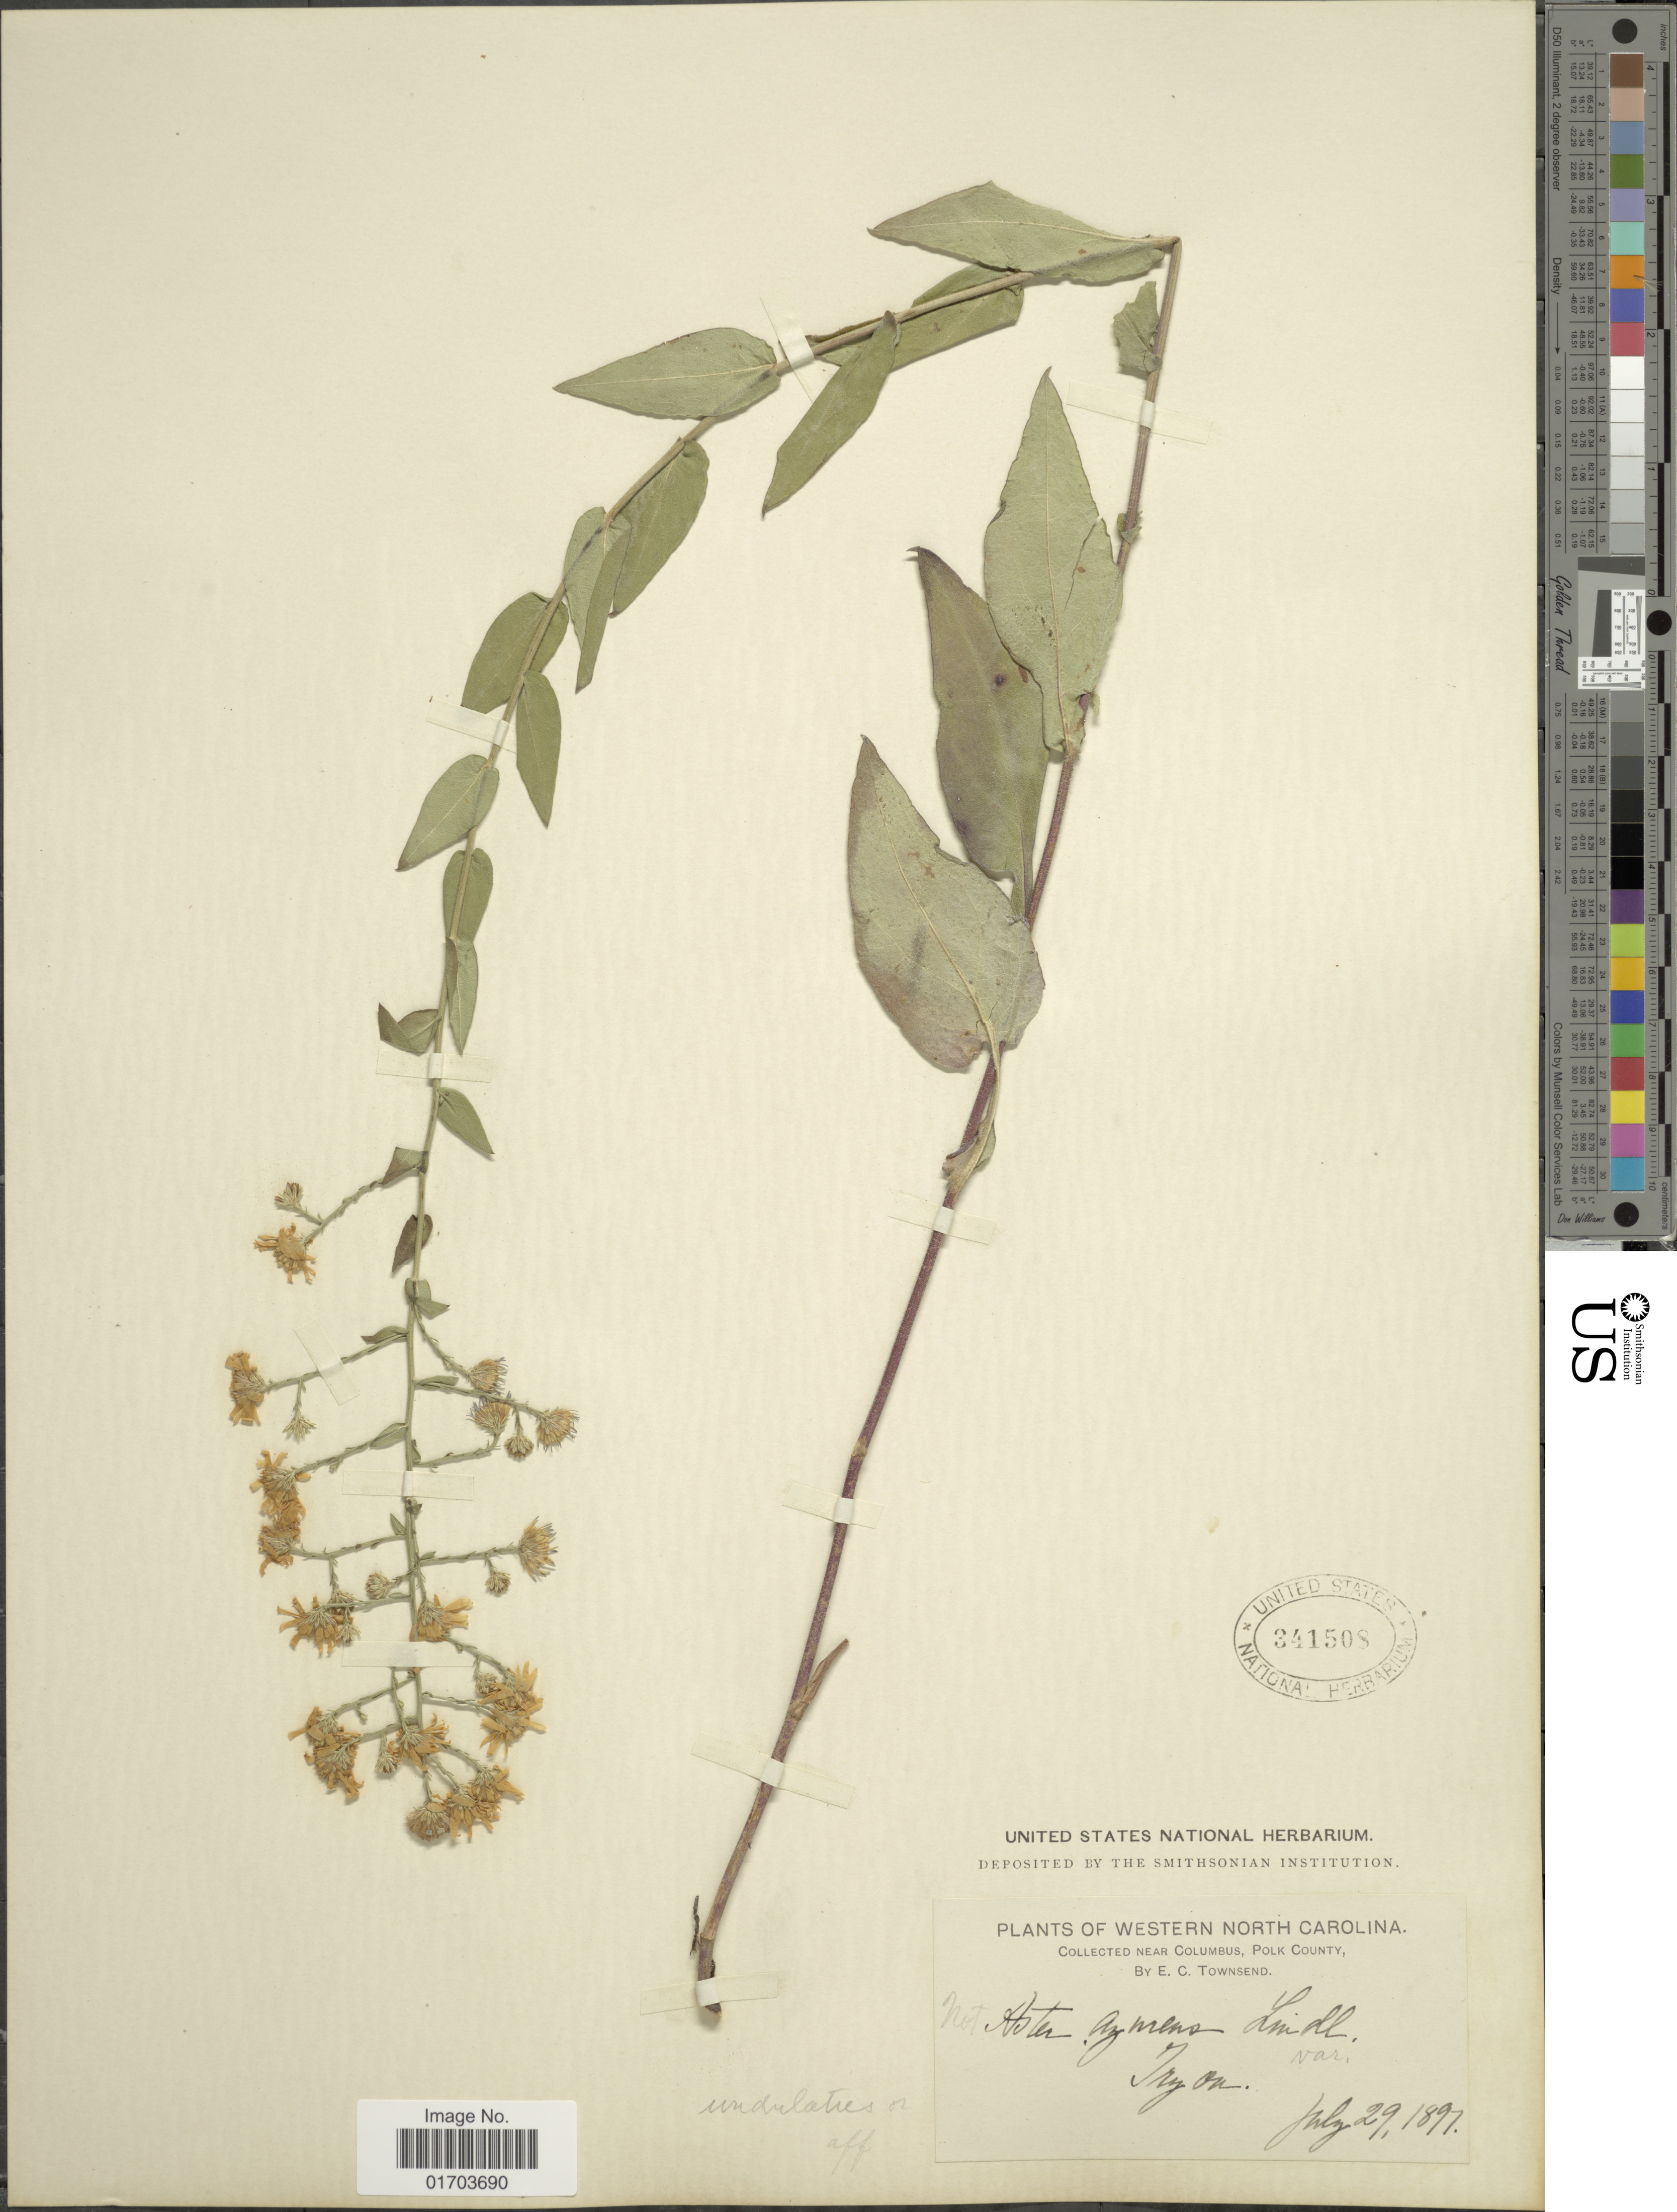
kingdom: Plantae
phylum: Tracheophyta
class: Magnoliopsida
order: Asterales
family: Asteraceae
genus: Symphyotrichum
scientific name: Symphyotrichum undulatum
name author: (L.) G.L. Nesom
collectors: E. C. Townsend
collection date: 1897-07-29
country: United States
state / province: North Carolina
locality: Western North Carolina. Near Columbus, Polk County.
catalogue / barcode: US 341508